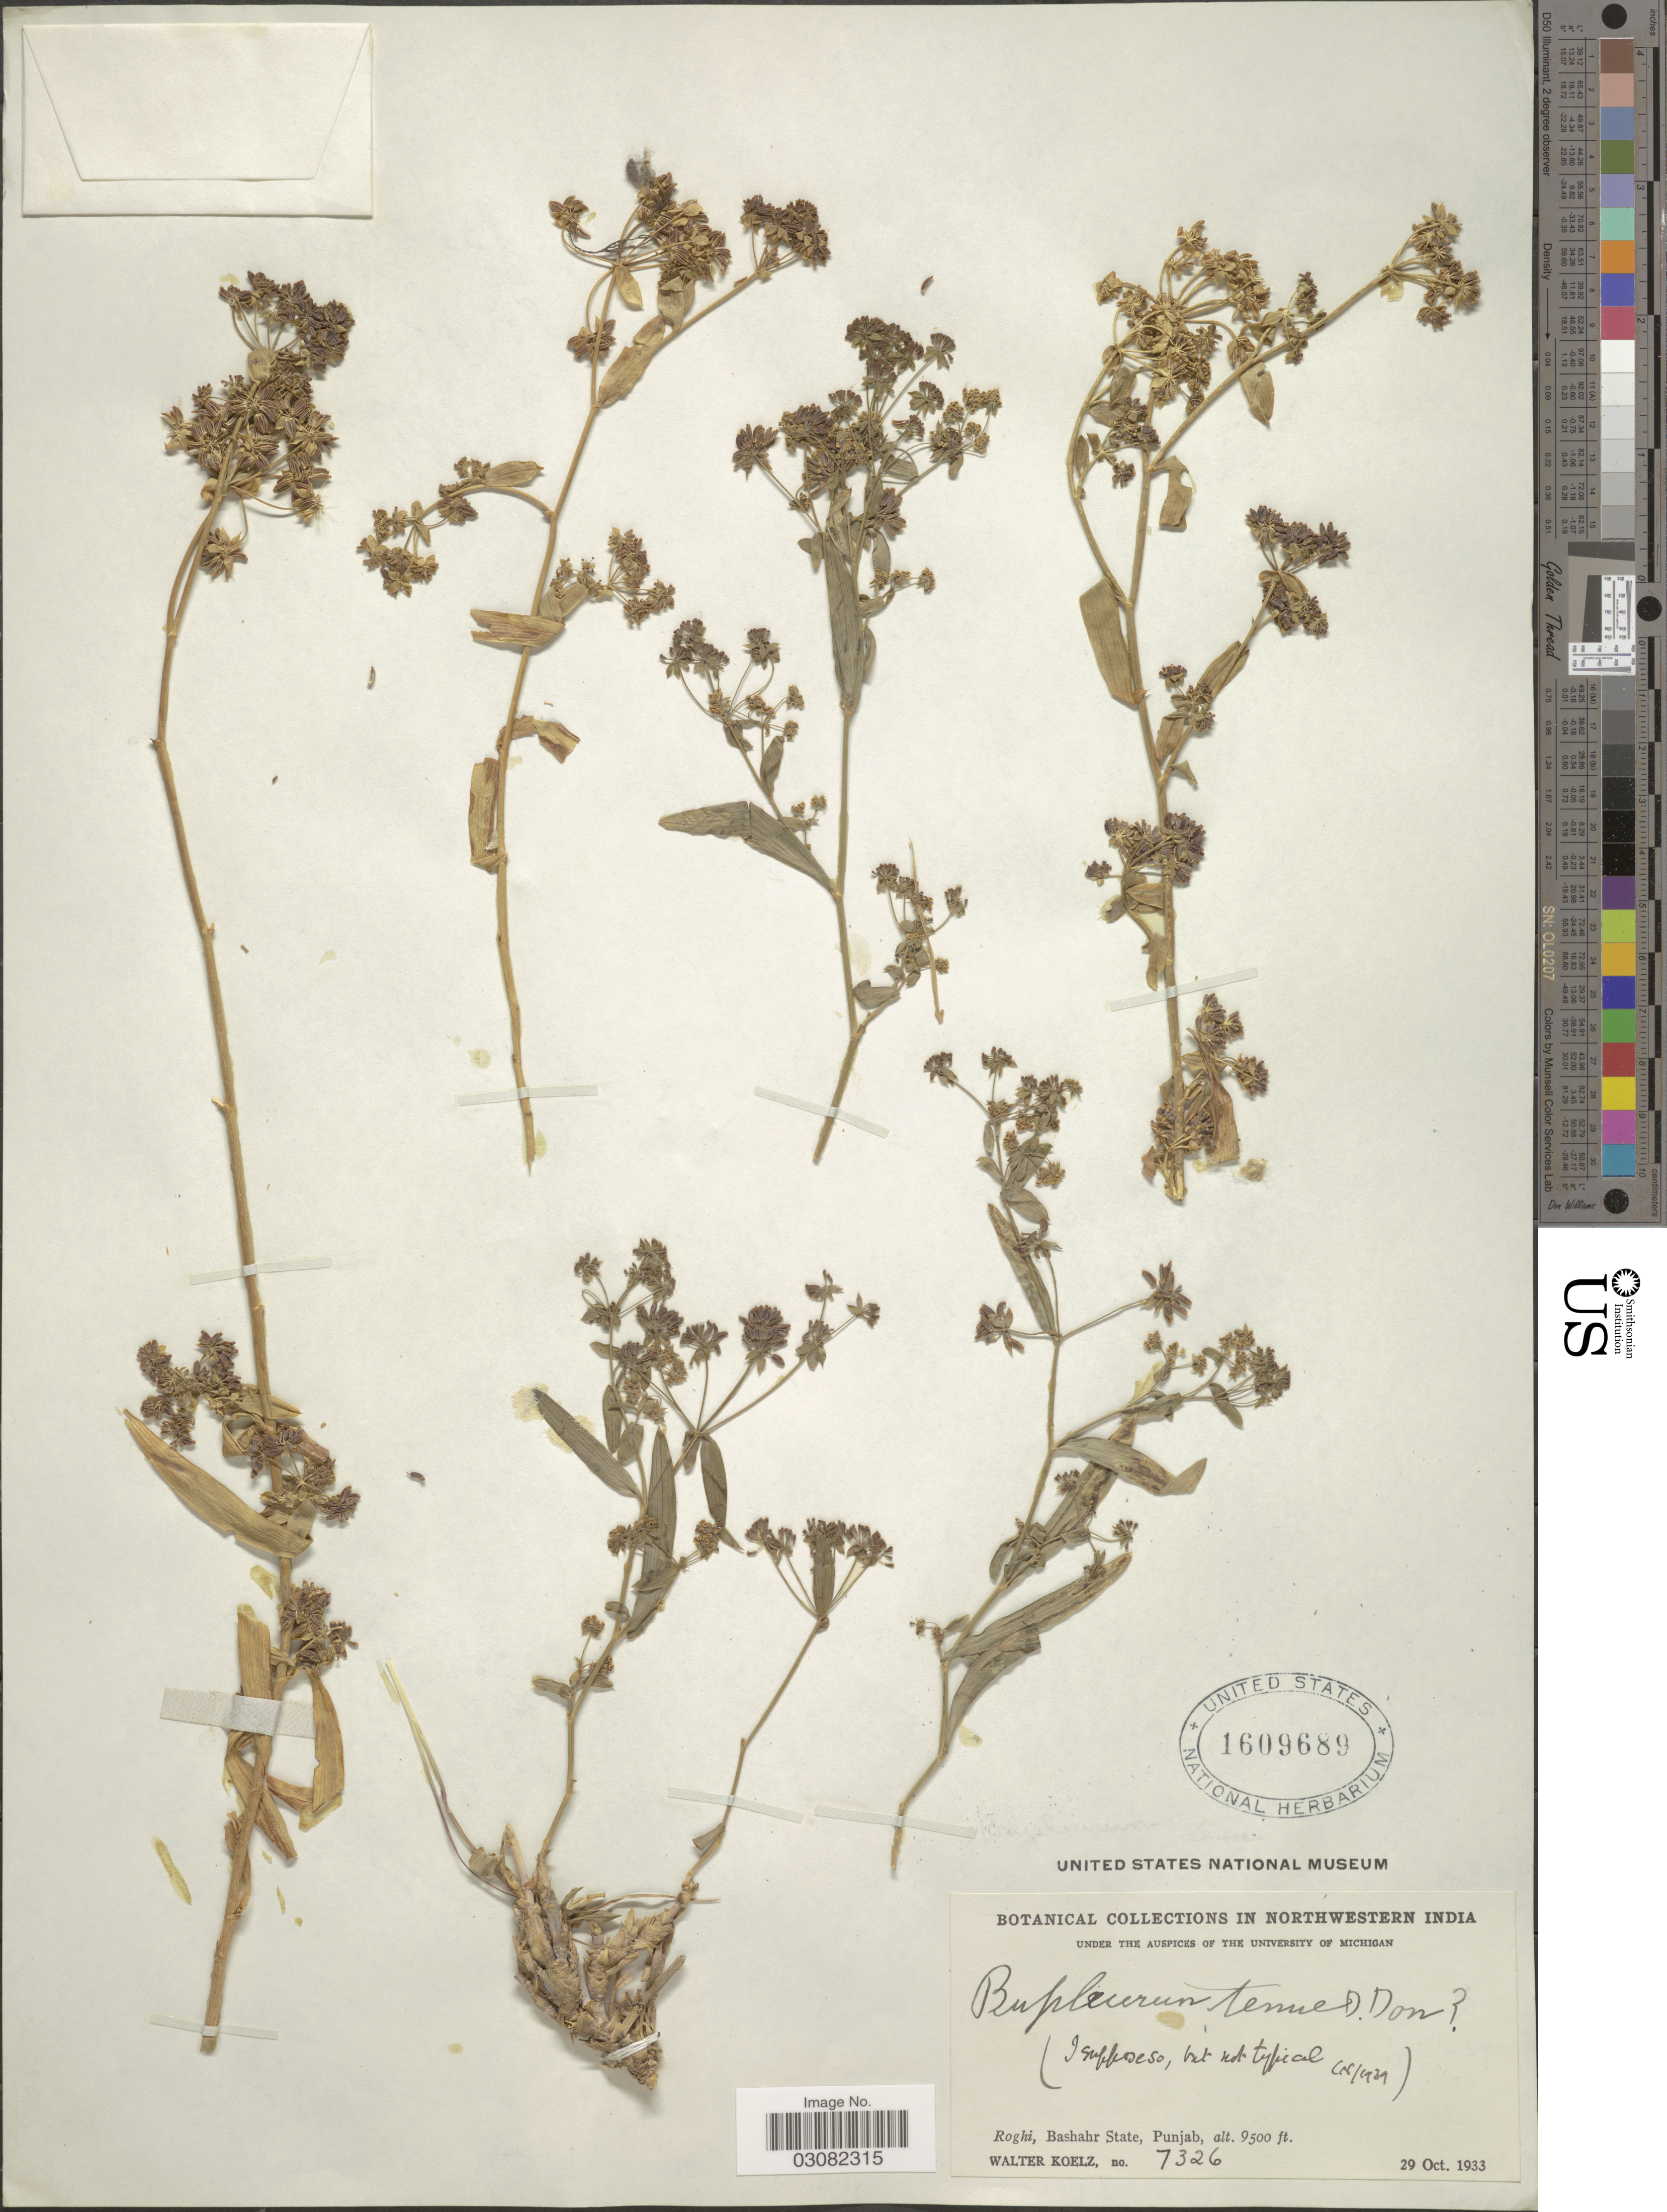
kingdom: Plantae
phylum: Tracheophyta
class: Magnoliopsida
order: Apiales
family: Apiaceae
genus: Bupleurum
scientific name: Bupleurum tenue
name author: Buch.-Ham. ex D. Don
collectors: W. N. Koelz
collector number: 7326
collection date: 1933-10-29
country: India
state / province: Punjab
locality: Northwestern India. Roghi, Bashahr State.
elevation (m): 2896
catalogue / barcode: US 1609689